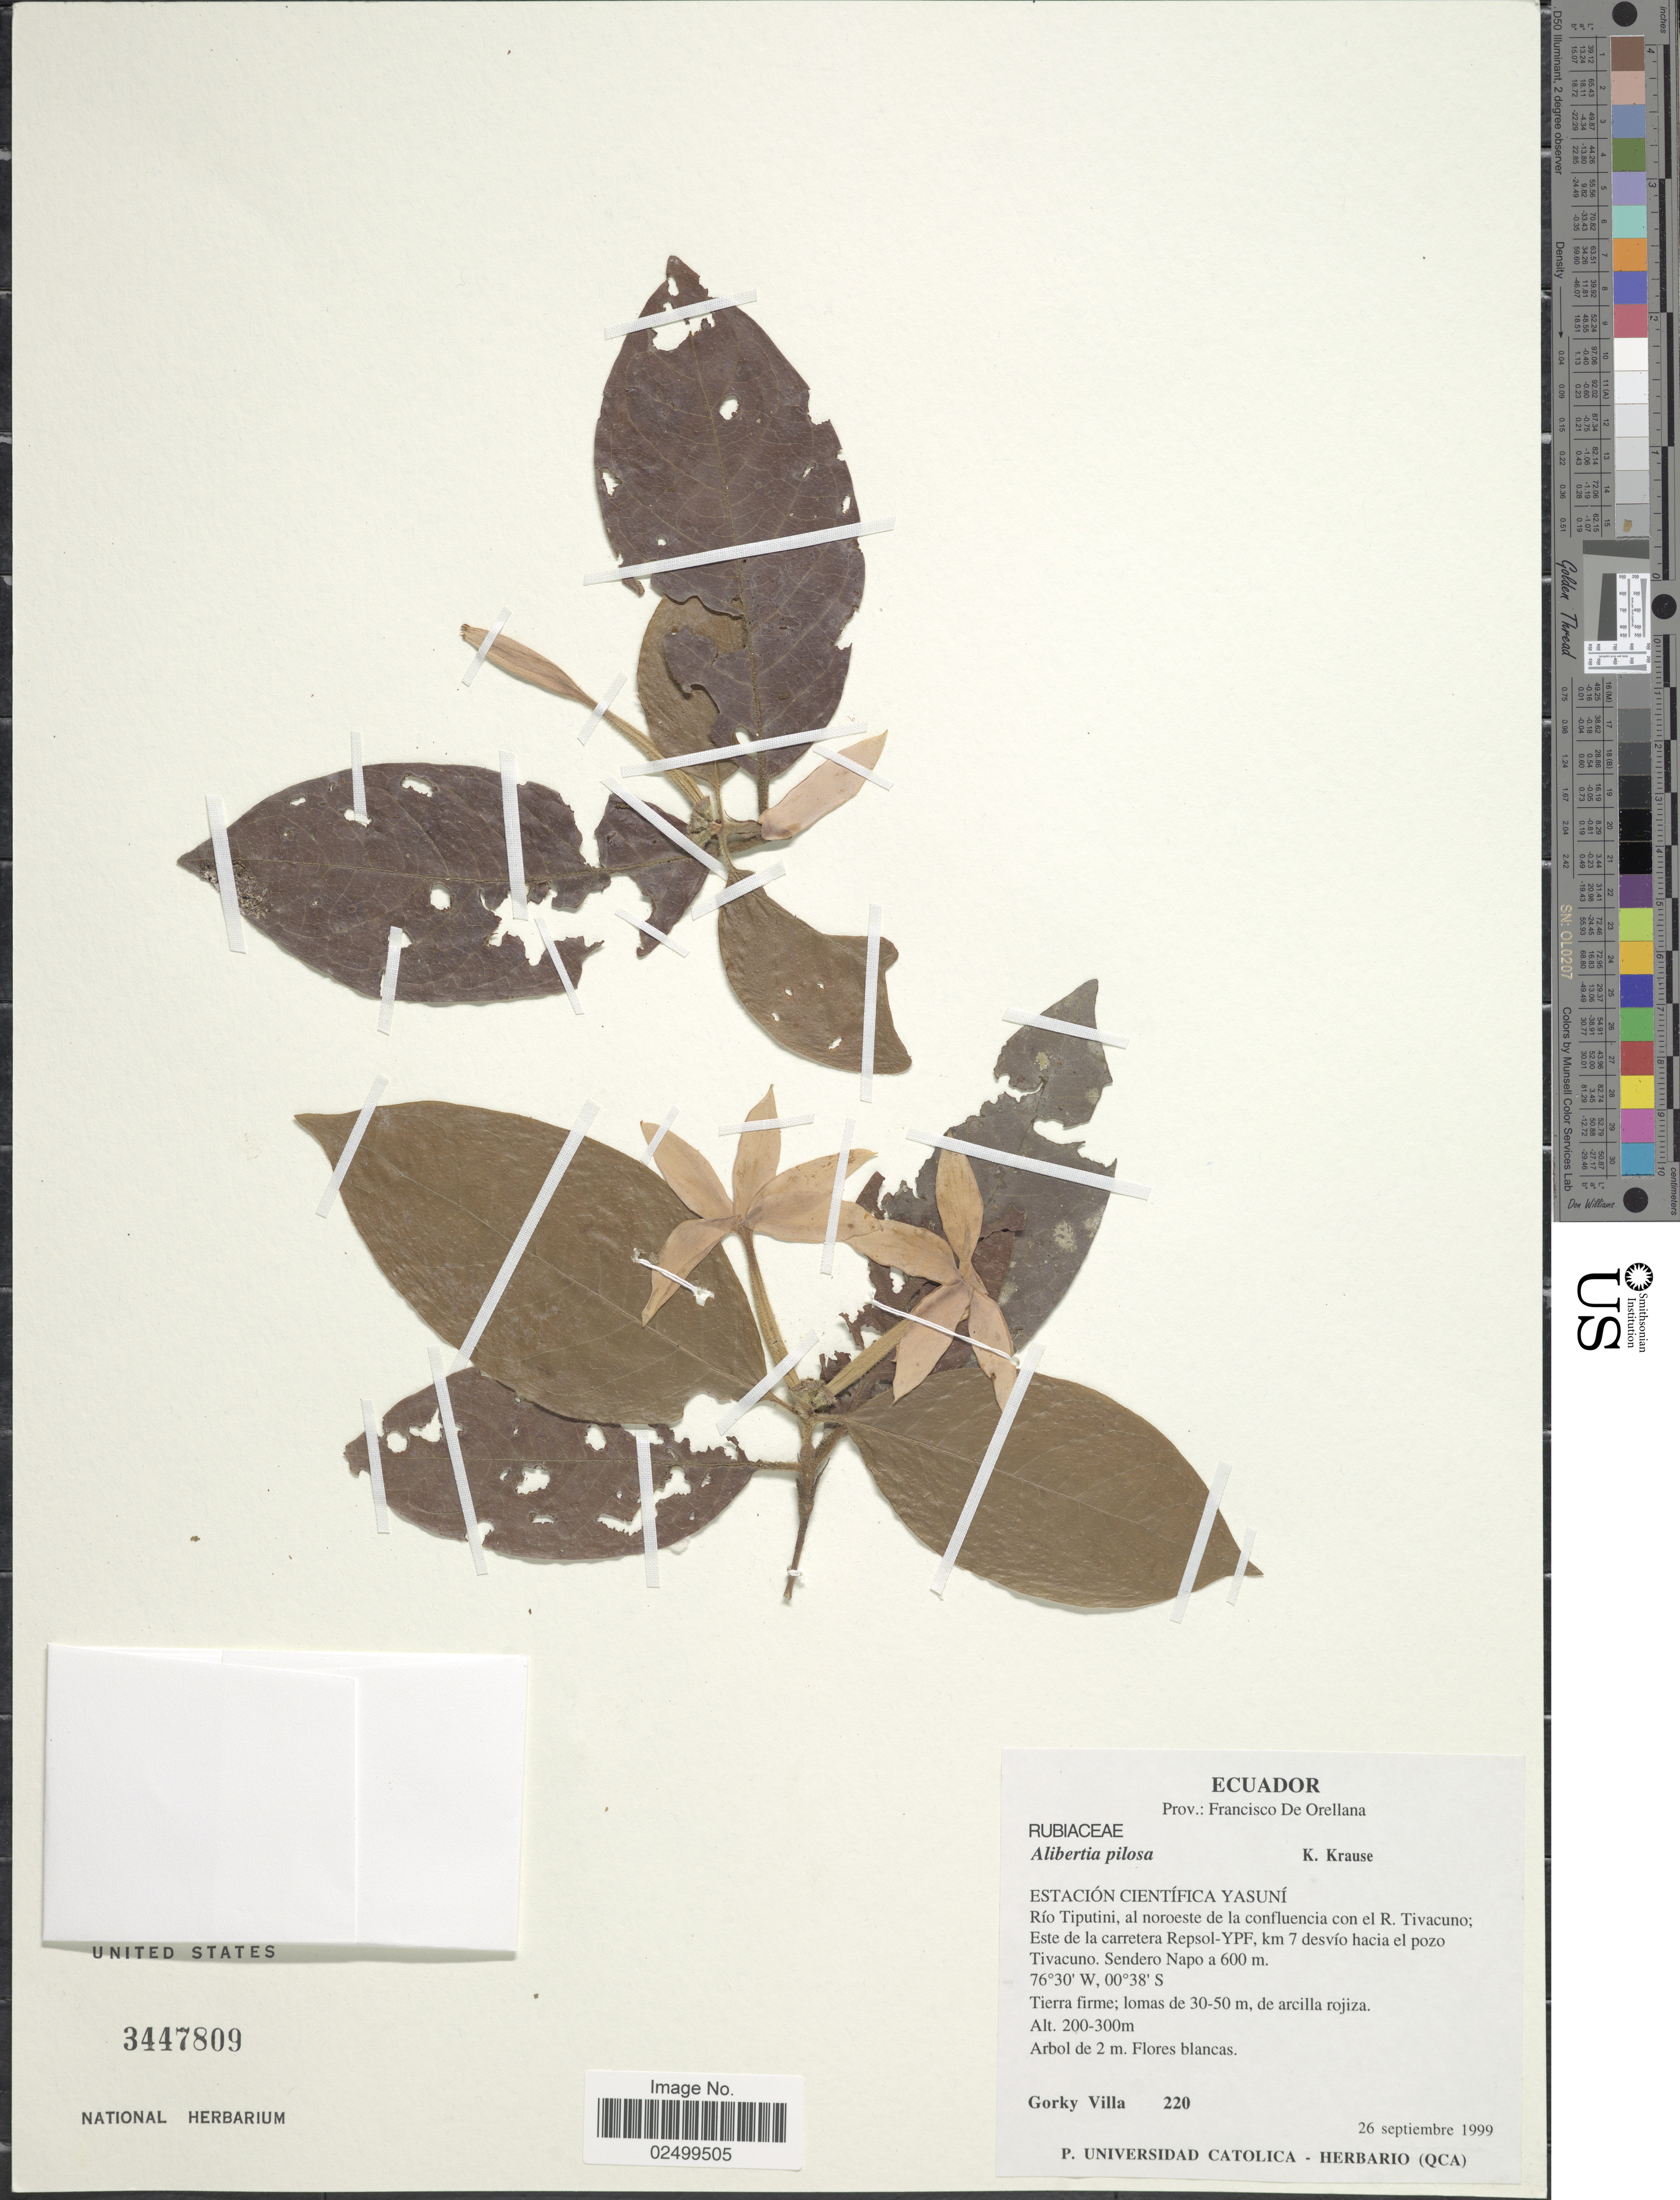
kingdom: Plantae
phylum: Tracheophyta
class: Magnoliopsida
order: Gentianales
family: Rubiaceae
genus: Alibertia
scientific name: Alibertia pilosa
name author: K. Krause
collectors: G. Villa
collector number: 220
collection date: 1999-09-26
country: Ecuador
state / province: Orellana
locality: Prov.: Francisco De Orellana, Estación Científica Yasuní, Río Tiputini, al noroeste de la confluencia con el R. Tivacuno; Este de la carretera Repsol-YPF, km 7 desvío hacia el pozo Tivacuno. Sendero Napo a 600 m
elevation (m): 200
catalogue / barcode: US 3447809